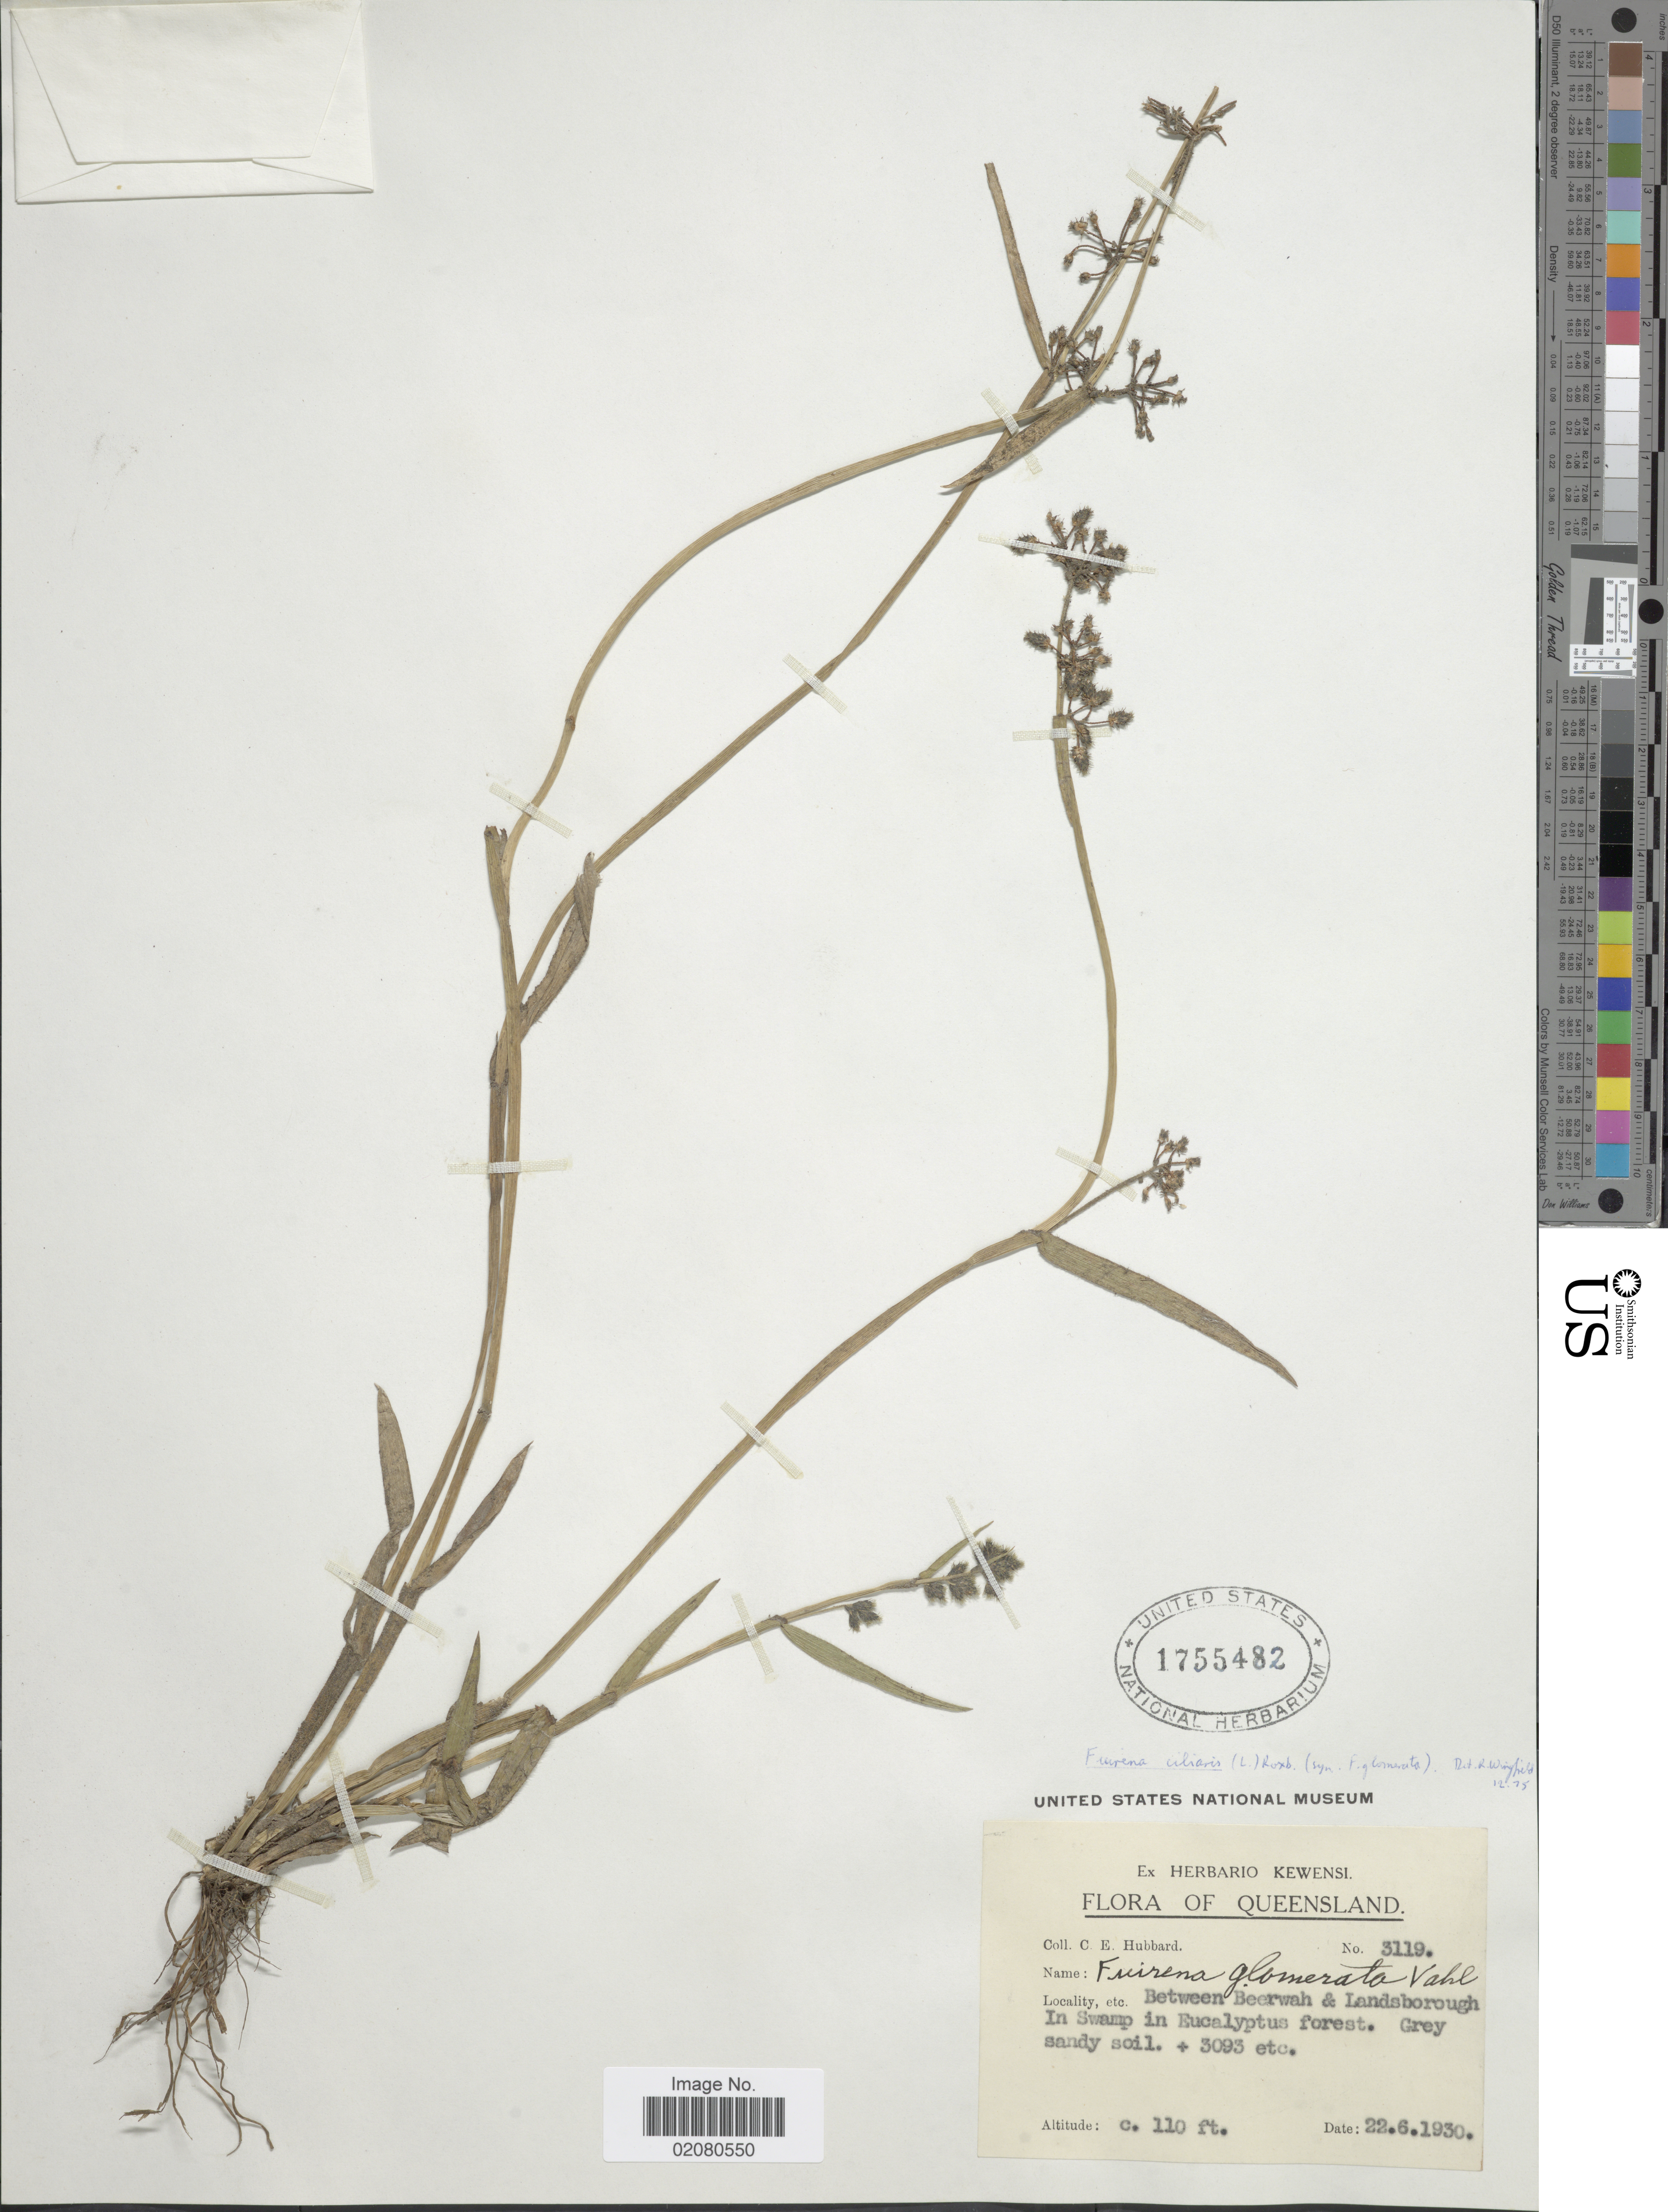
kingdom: Plantae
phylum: Tracheophyta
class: Liliopsida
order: Poales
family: Cyperaceae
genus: Fuirena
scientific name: Fuirena ciliaris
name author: (L.) Roxb.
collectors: C. E. Hubbard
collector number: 3119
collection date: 1930-06-22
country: Australia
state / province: Queensland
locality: Between beerwah & Landsborough, in swamp.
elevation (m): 34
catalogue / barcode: US 1755482